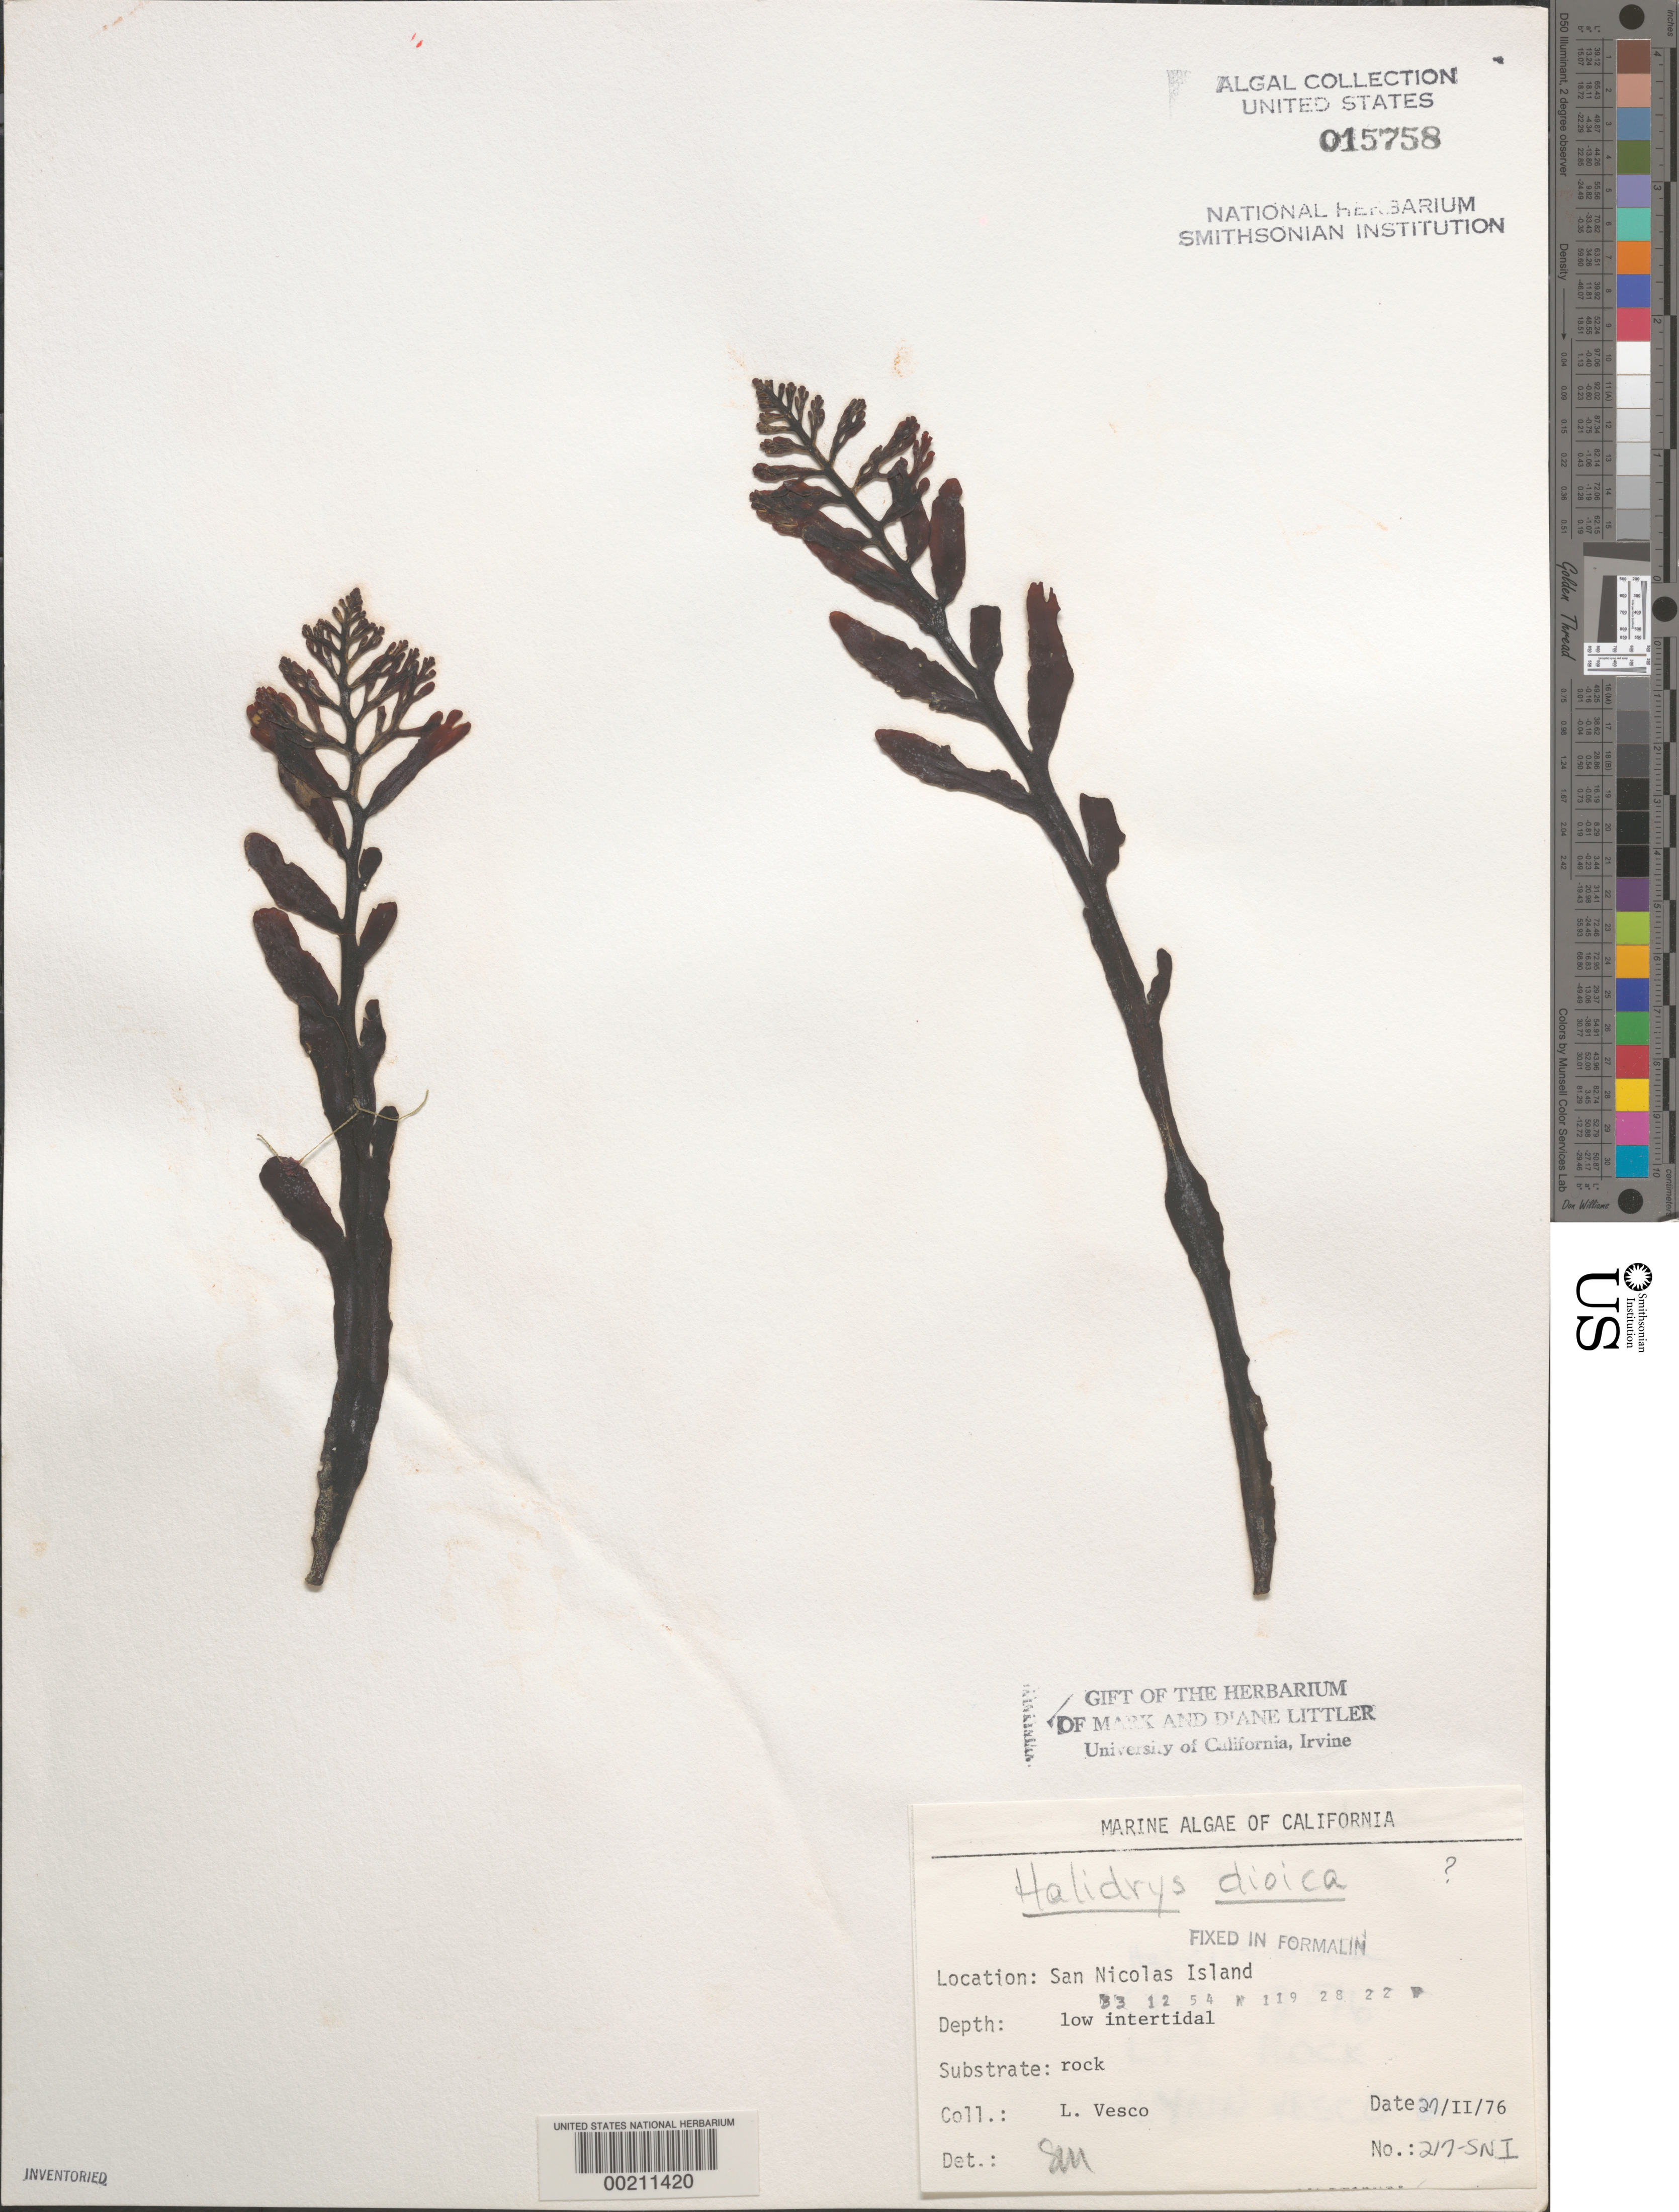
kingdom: Chromista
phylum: Ochrophyta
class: Phaeophyceae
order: Fucales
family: Sargassaceae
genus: Halidrys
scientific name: Halidrys dioica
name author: N.L. Gardner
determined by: Murray, S. N.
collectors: L. Vesco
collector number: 217-sni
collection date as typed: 27 Feb 1976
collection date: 1976-02-27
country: United States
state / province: California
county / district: Ventura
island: San Nicolas Island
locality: Dutch Harbor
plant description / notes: BLM-SOCALBIGHT Rocky Intertidal Survey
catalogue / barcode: US 15758